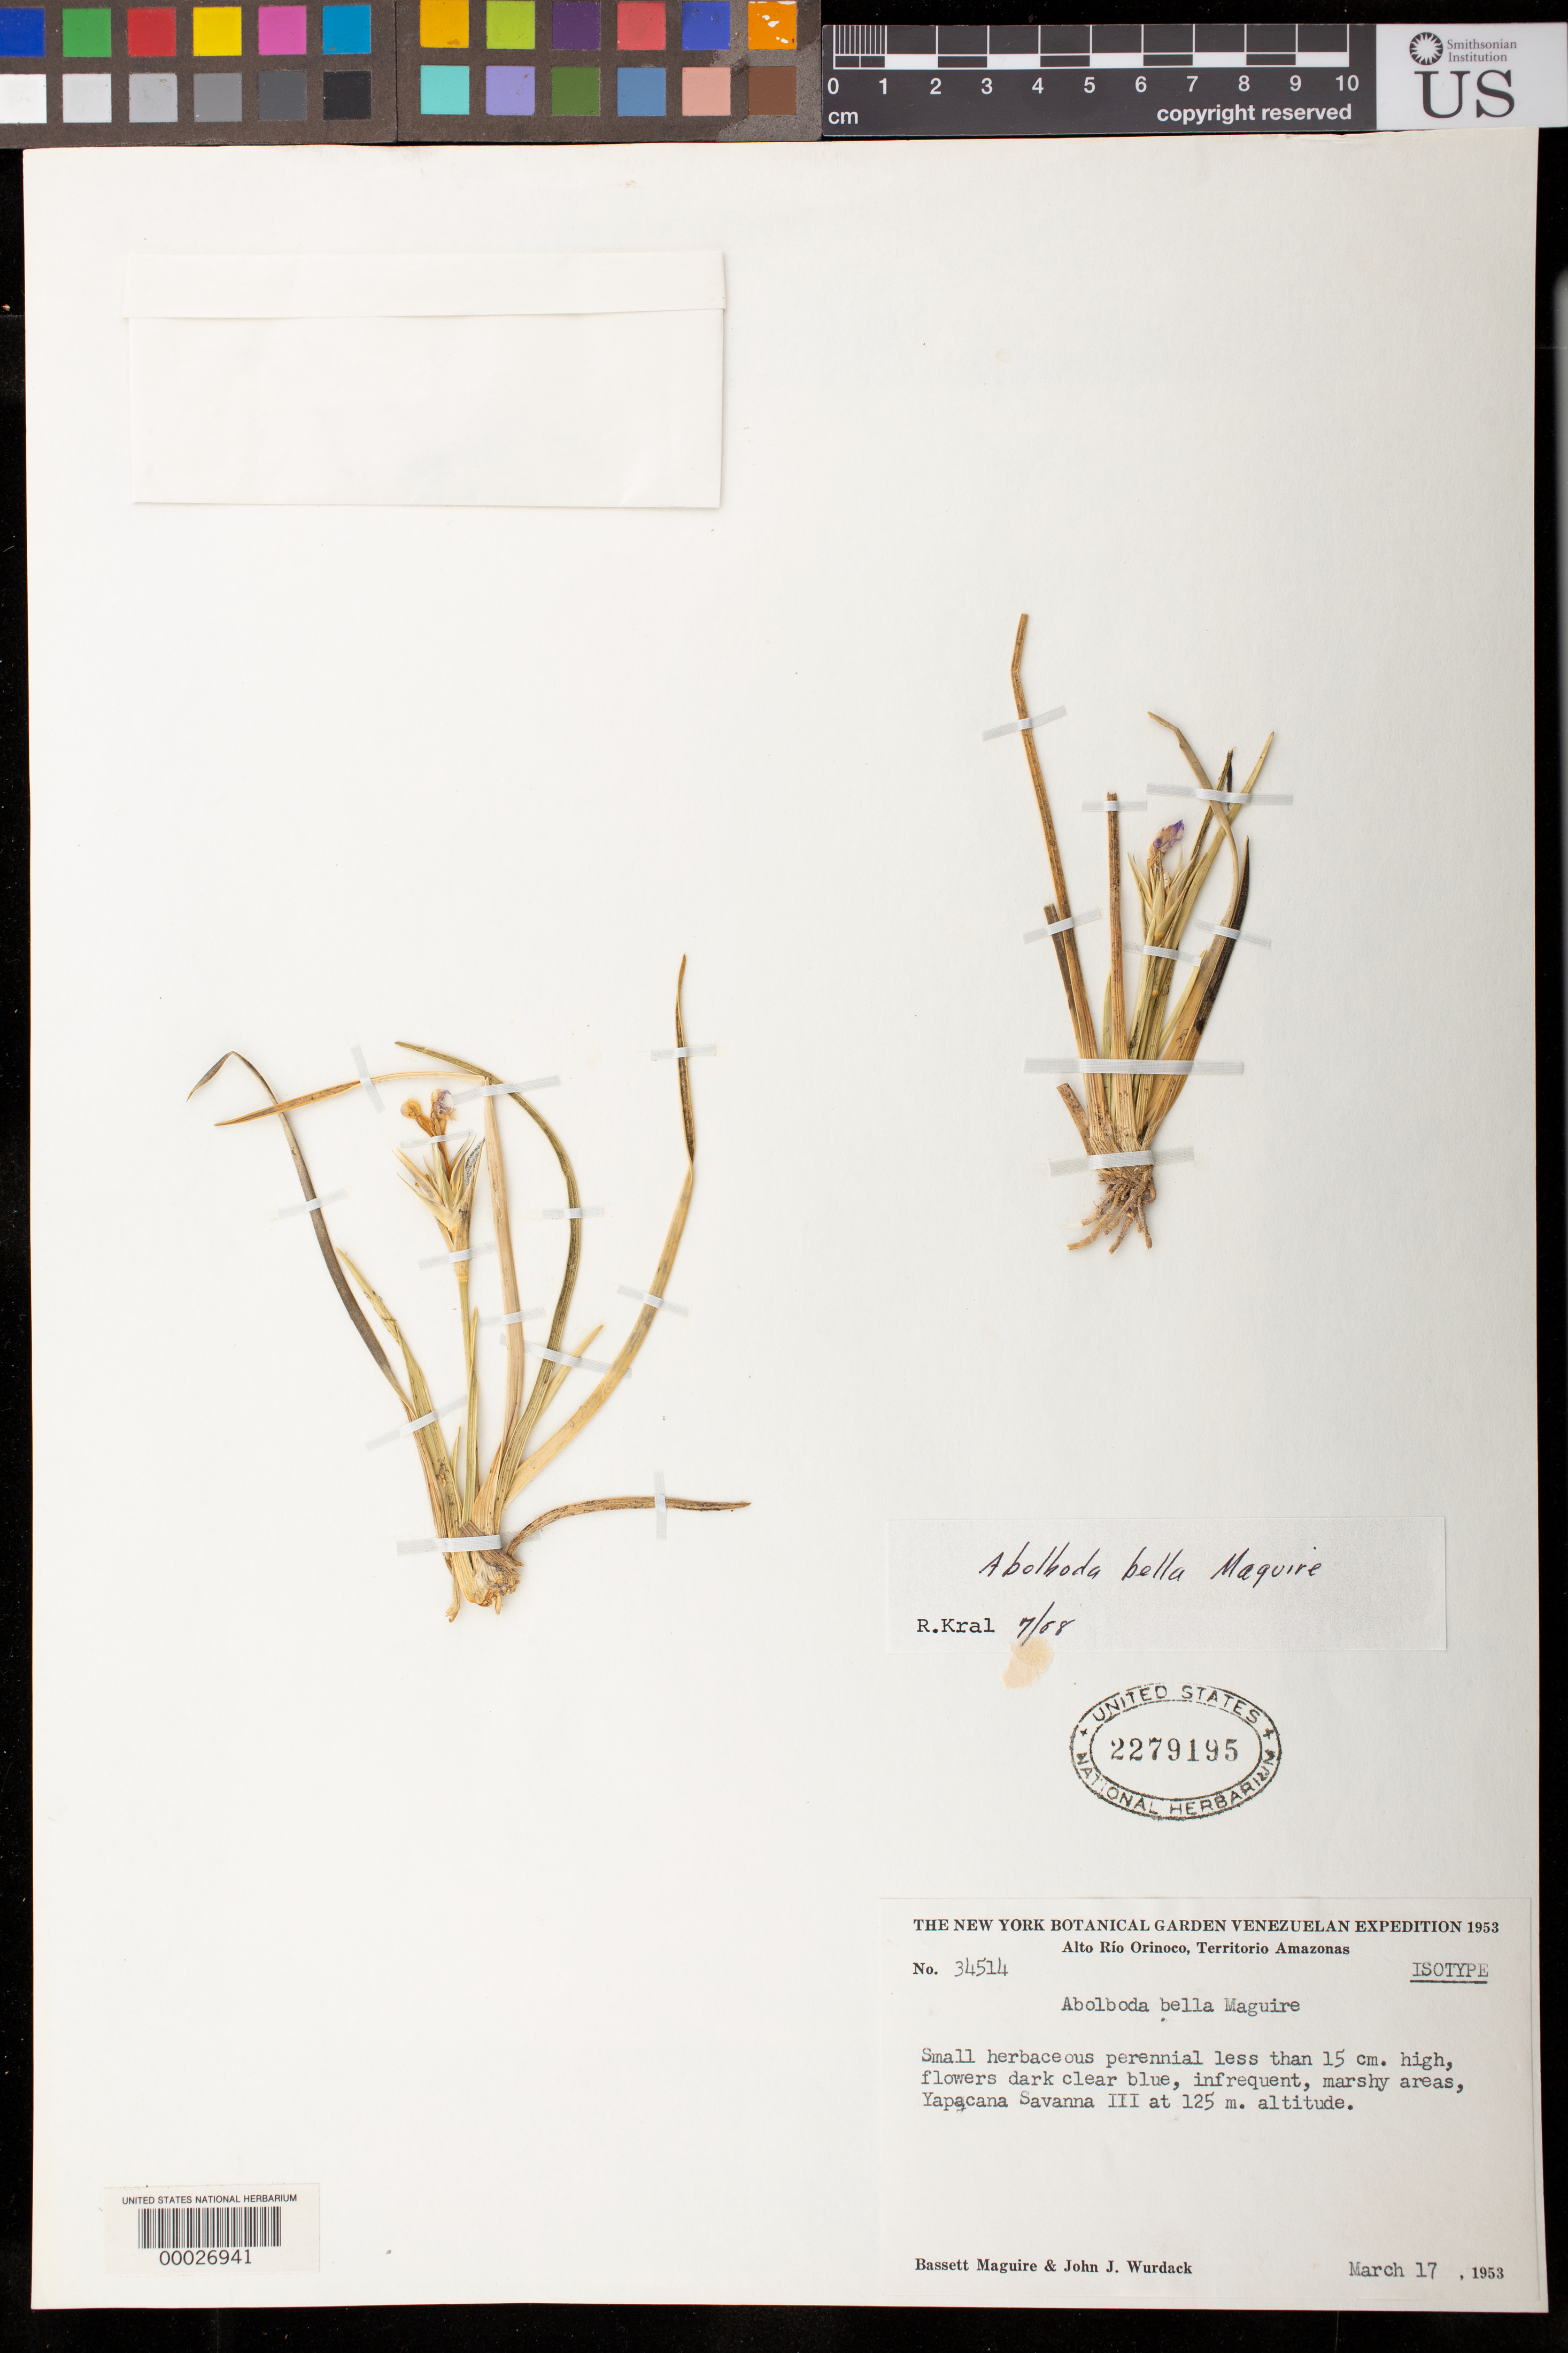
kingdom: Plantae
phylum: Tracheophyta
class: Liliopsida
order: Poales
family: Xyridaceae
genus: Abolboda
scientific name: Abolboda bella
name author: Maguire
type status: Isotype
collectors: B. Maguire & J. J. Wurdack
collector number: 34514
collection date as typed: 17 Mar 1953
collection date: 1953-03-17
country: Venezuela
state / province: Amazonas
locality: Alto Rio Orinoco.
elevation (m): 125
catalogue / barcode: US 2279195